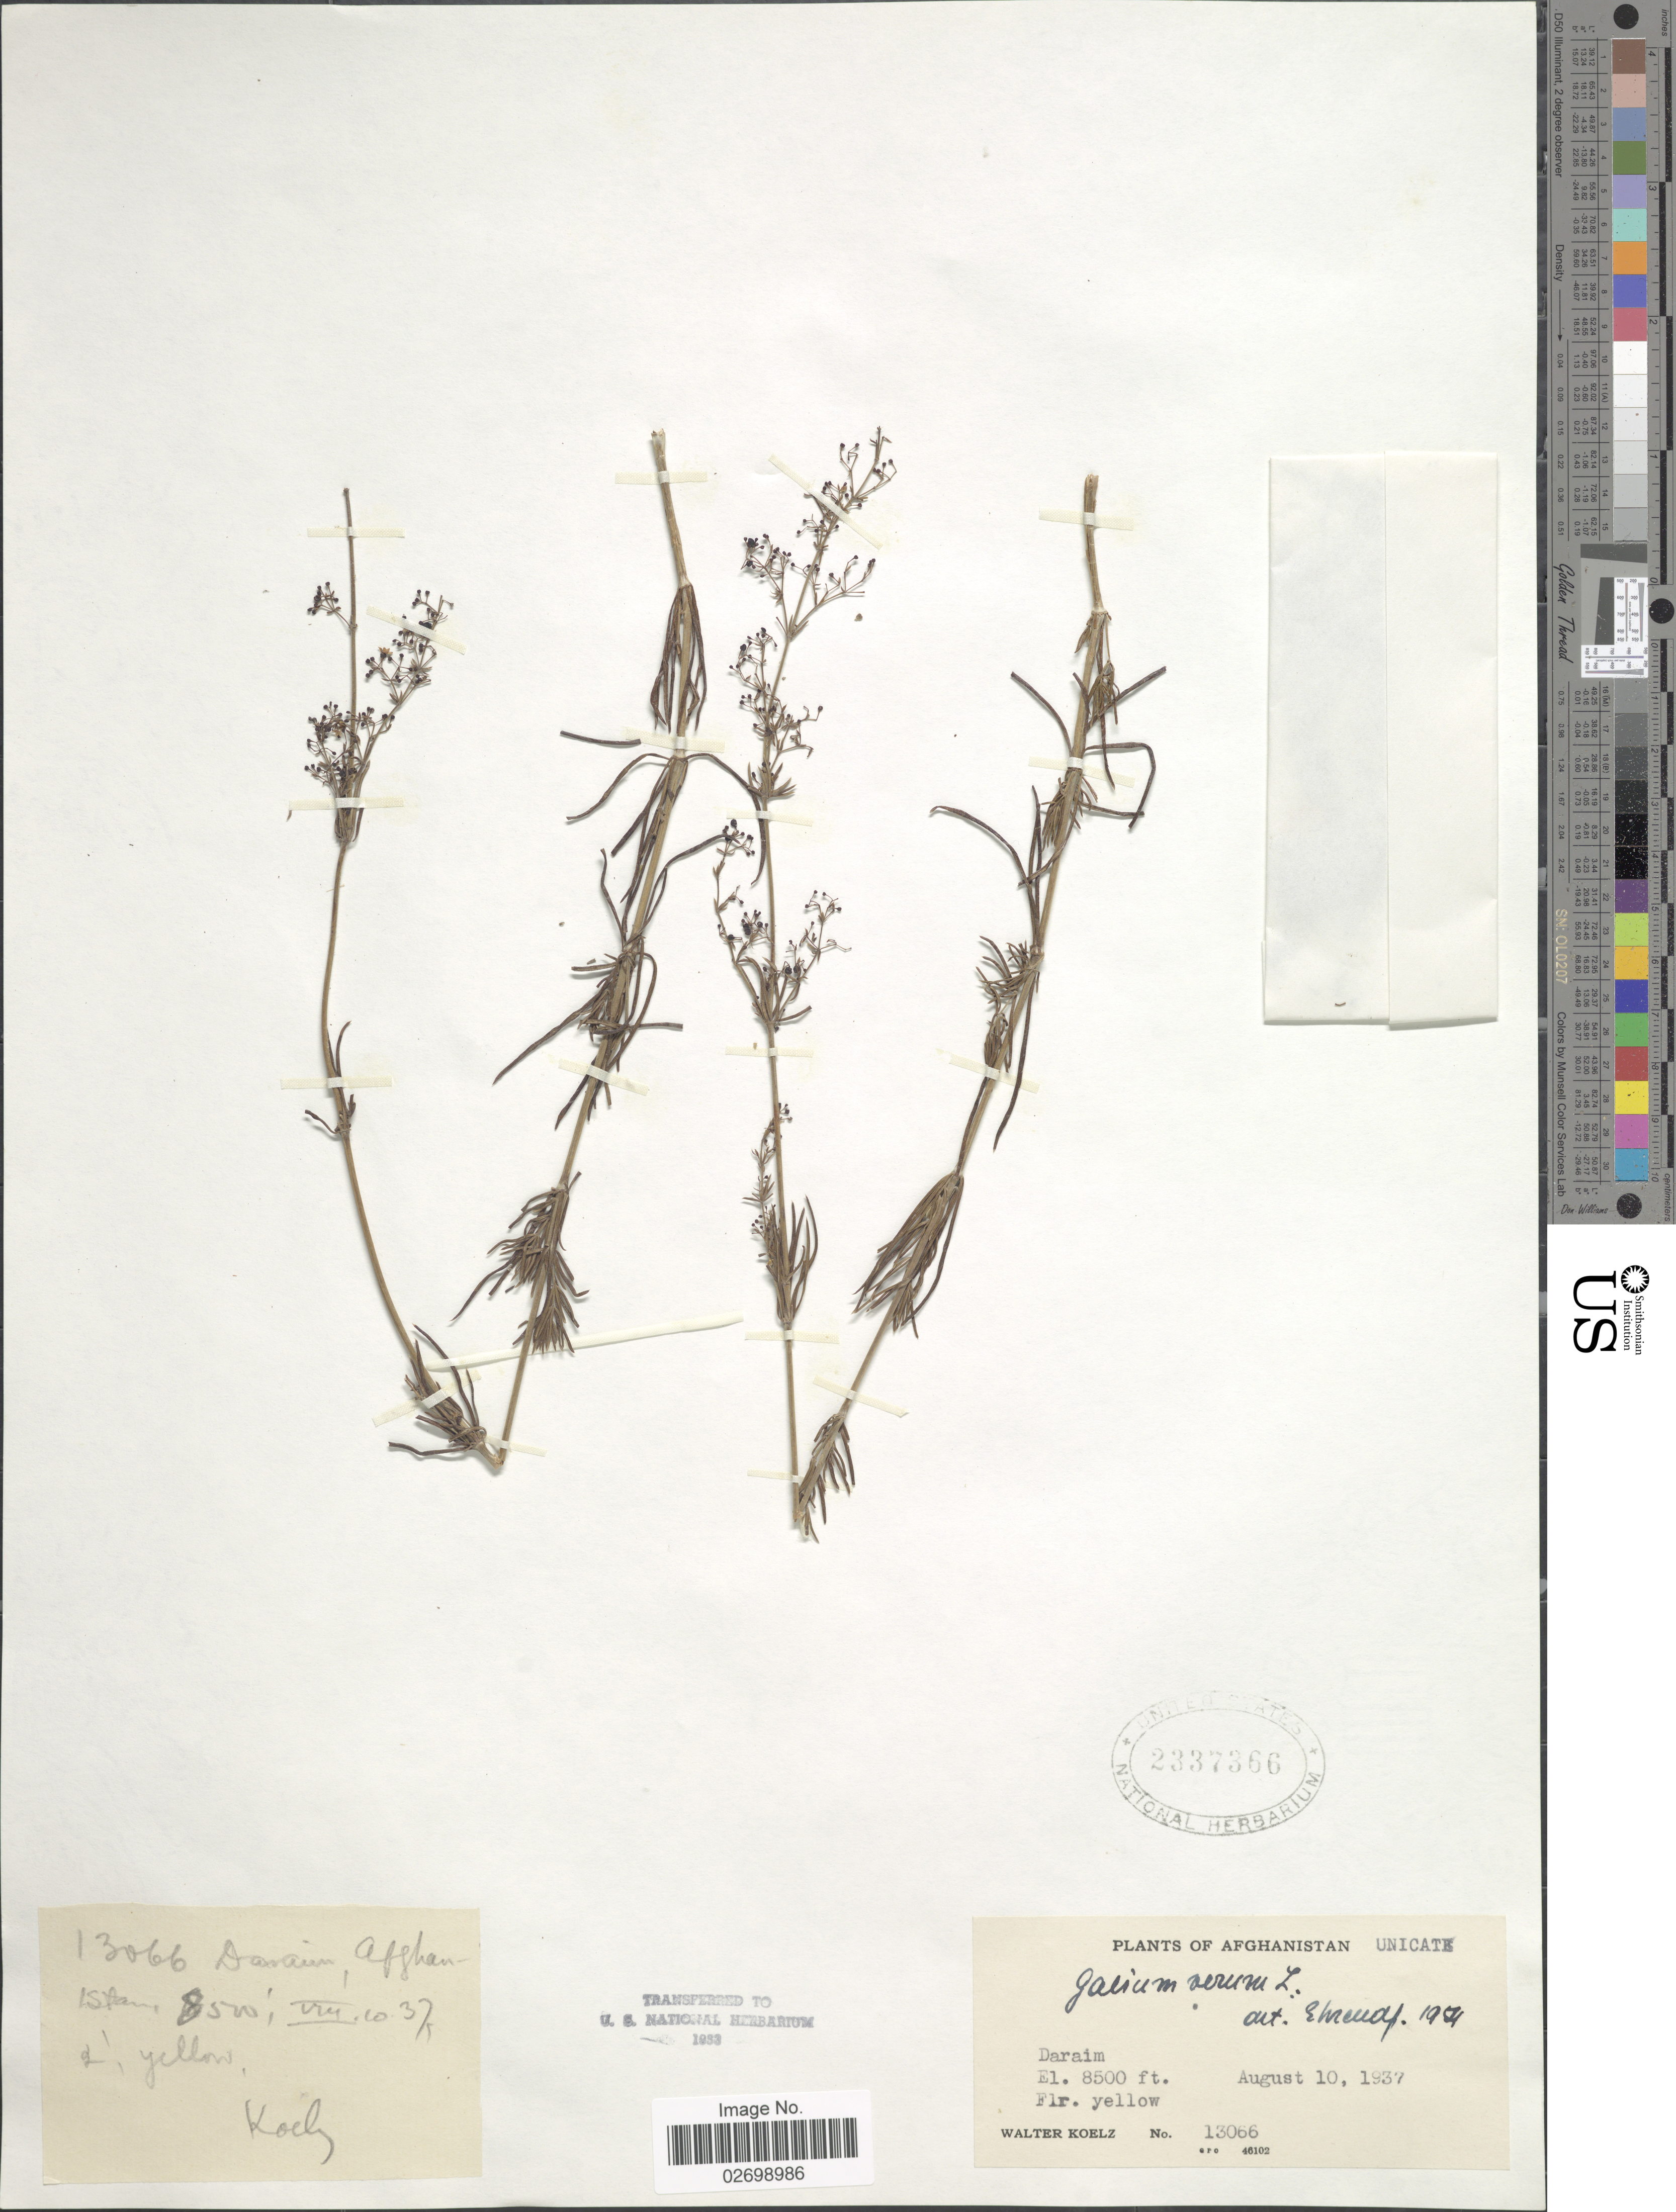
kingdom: Plantae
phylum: Tracheophyta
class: Magnoliopsida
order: Gentianales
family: Rubiaceae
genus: Galium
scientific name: Galium verum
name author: L.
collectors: W. N. Koelz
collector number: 13066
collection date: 1937-08-10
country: Afghanistan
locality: Daraim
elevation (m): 2591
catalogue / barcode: US 2337366